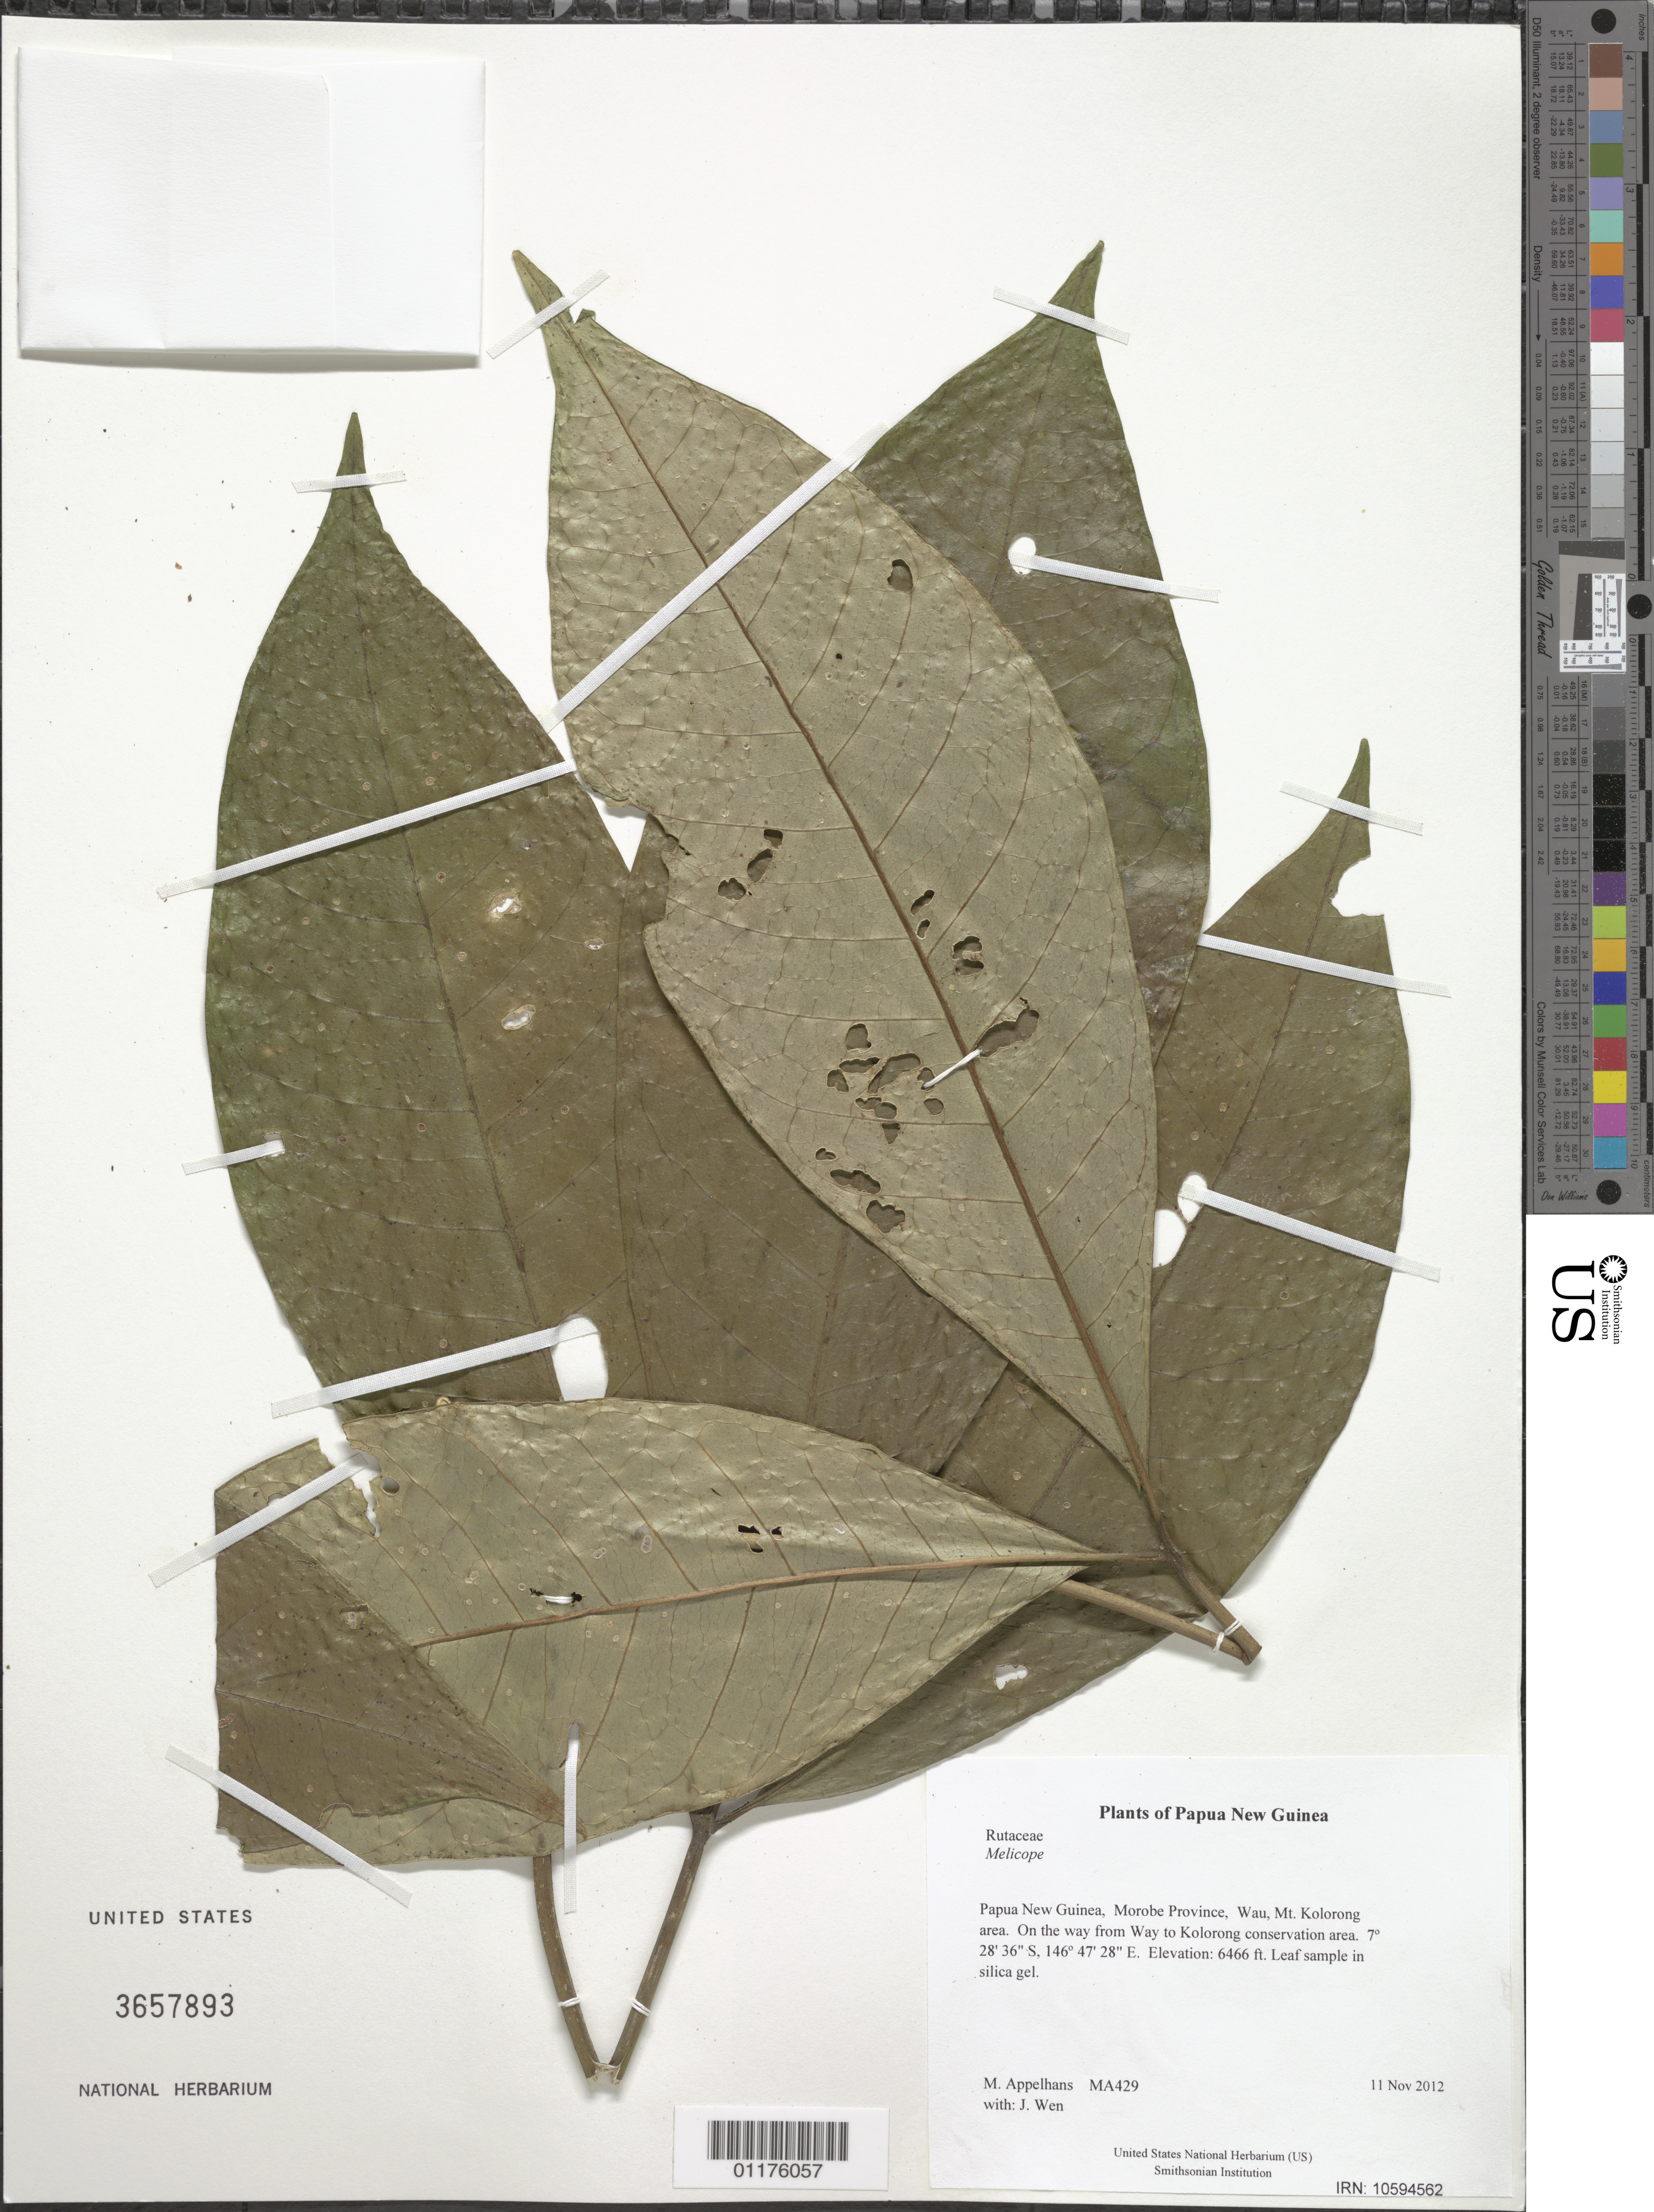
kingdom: Plantae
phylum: Tracheophyta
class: Magnoliopsida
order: Sapindales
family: Rutaceae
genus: Melicope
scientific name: Melicope sp.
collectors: J. Wen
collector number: MA429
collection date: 2012-11-11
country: Papua New Guinea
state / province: Morobe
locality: Wau, Mt. Kolorong area. On the way from Way to Kolorong conservation area.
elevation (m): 1971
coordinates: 7 28.600 S, 146 47.468 E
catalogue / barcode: US 3657893